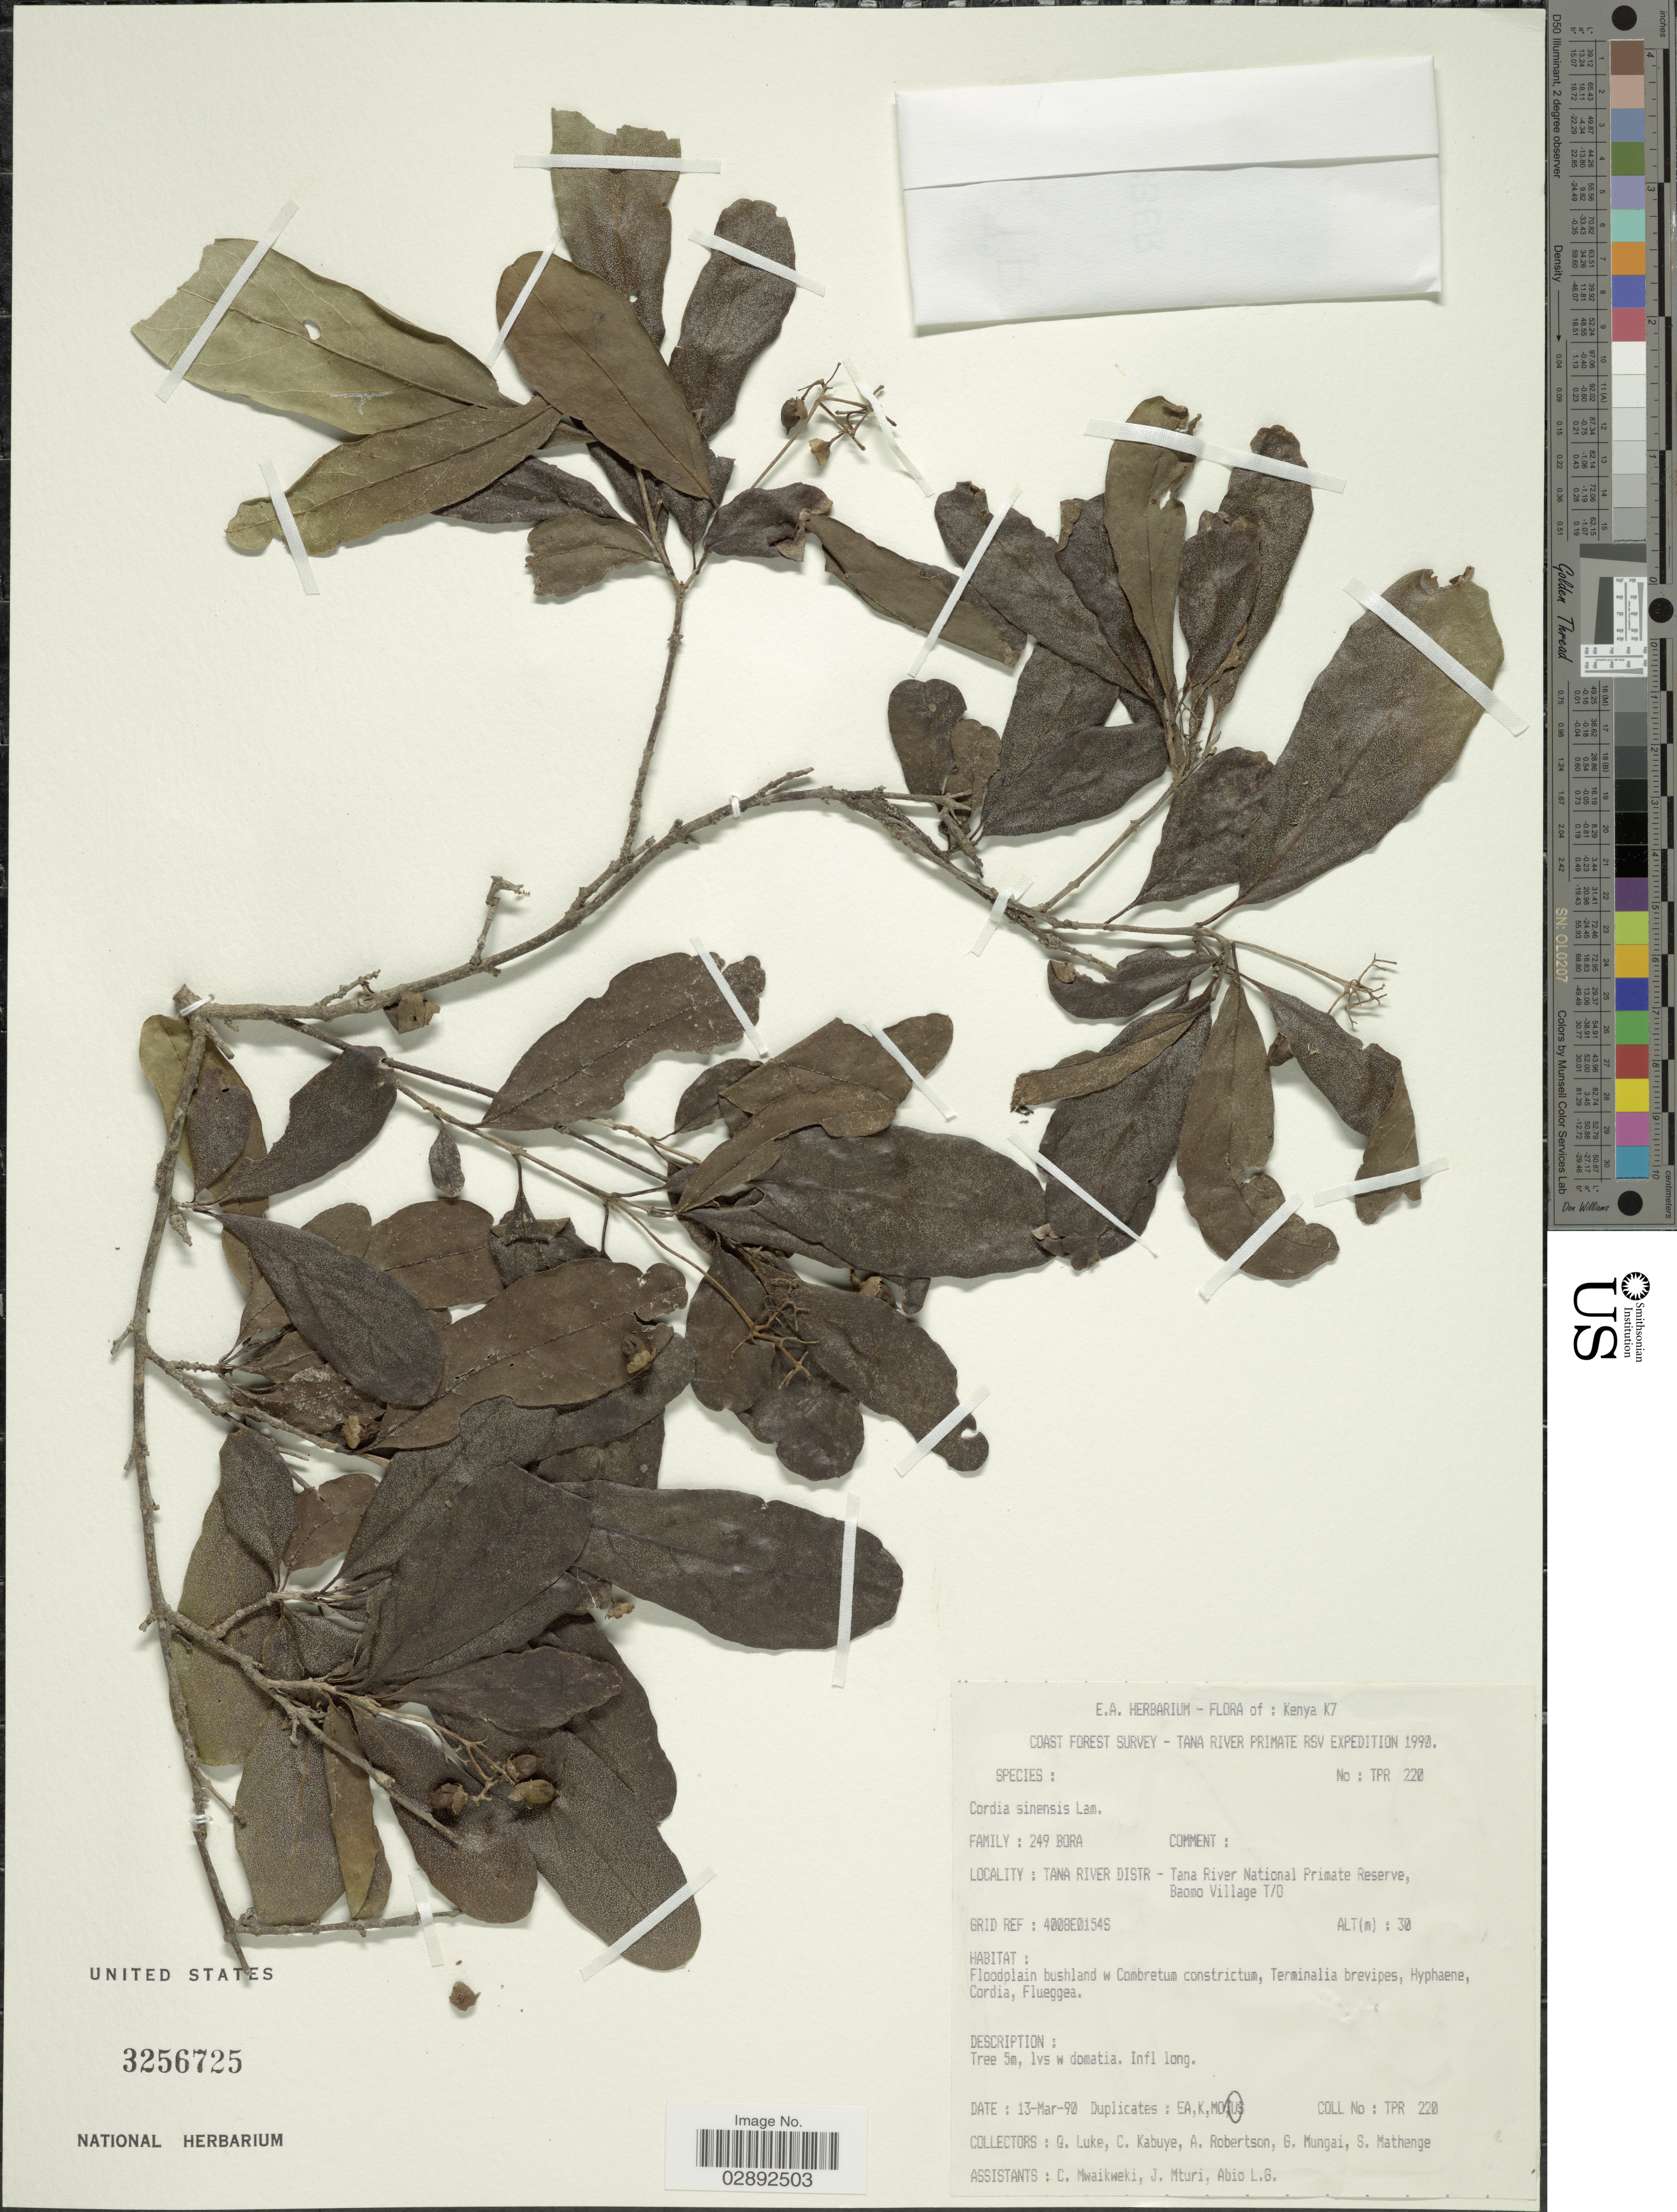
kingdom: Plantae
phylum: Tracheophyta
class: Magnoliopsida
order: Boraginales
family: Cordiaceae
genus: Cordia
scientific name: Cordia sinensis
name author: Lam.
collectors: Q. Luke, C. Kabuye, A. Robertson, G. Mungai & S. Mathenge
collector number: TPR220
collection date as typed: Transcribed d/m/y: 13/3/90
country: Kenya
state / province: Tana River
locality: K7. Tana River Distr - Tana River National Primate Reserve, Baomo Village T/O.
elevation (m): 30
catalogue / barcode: US 3256725